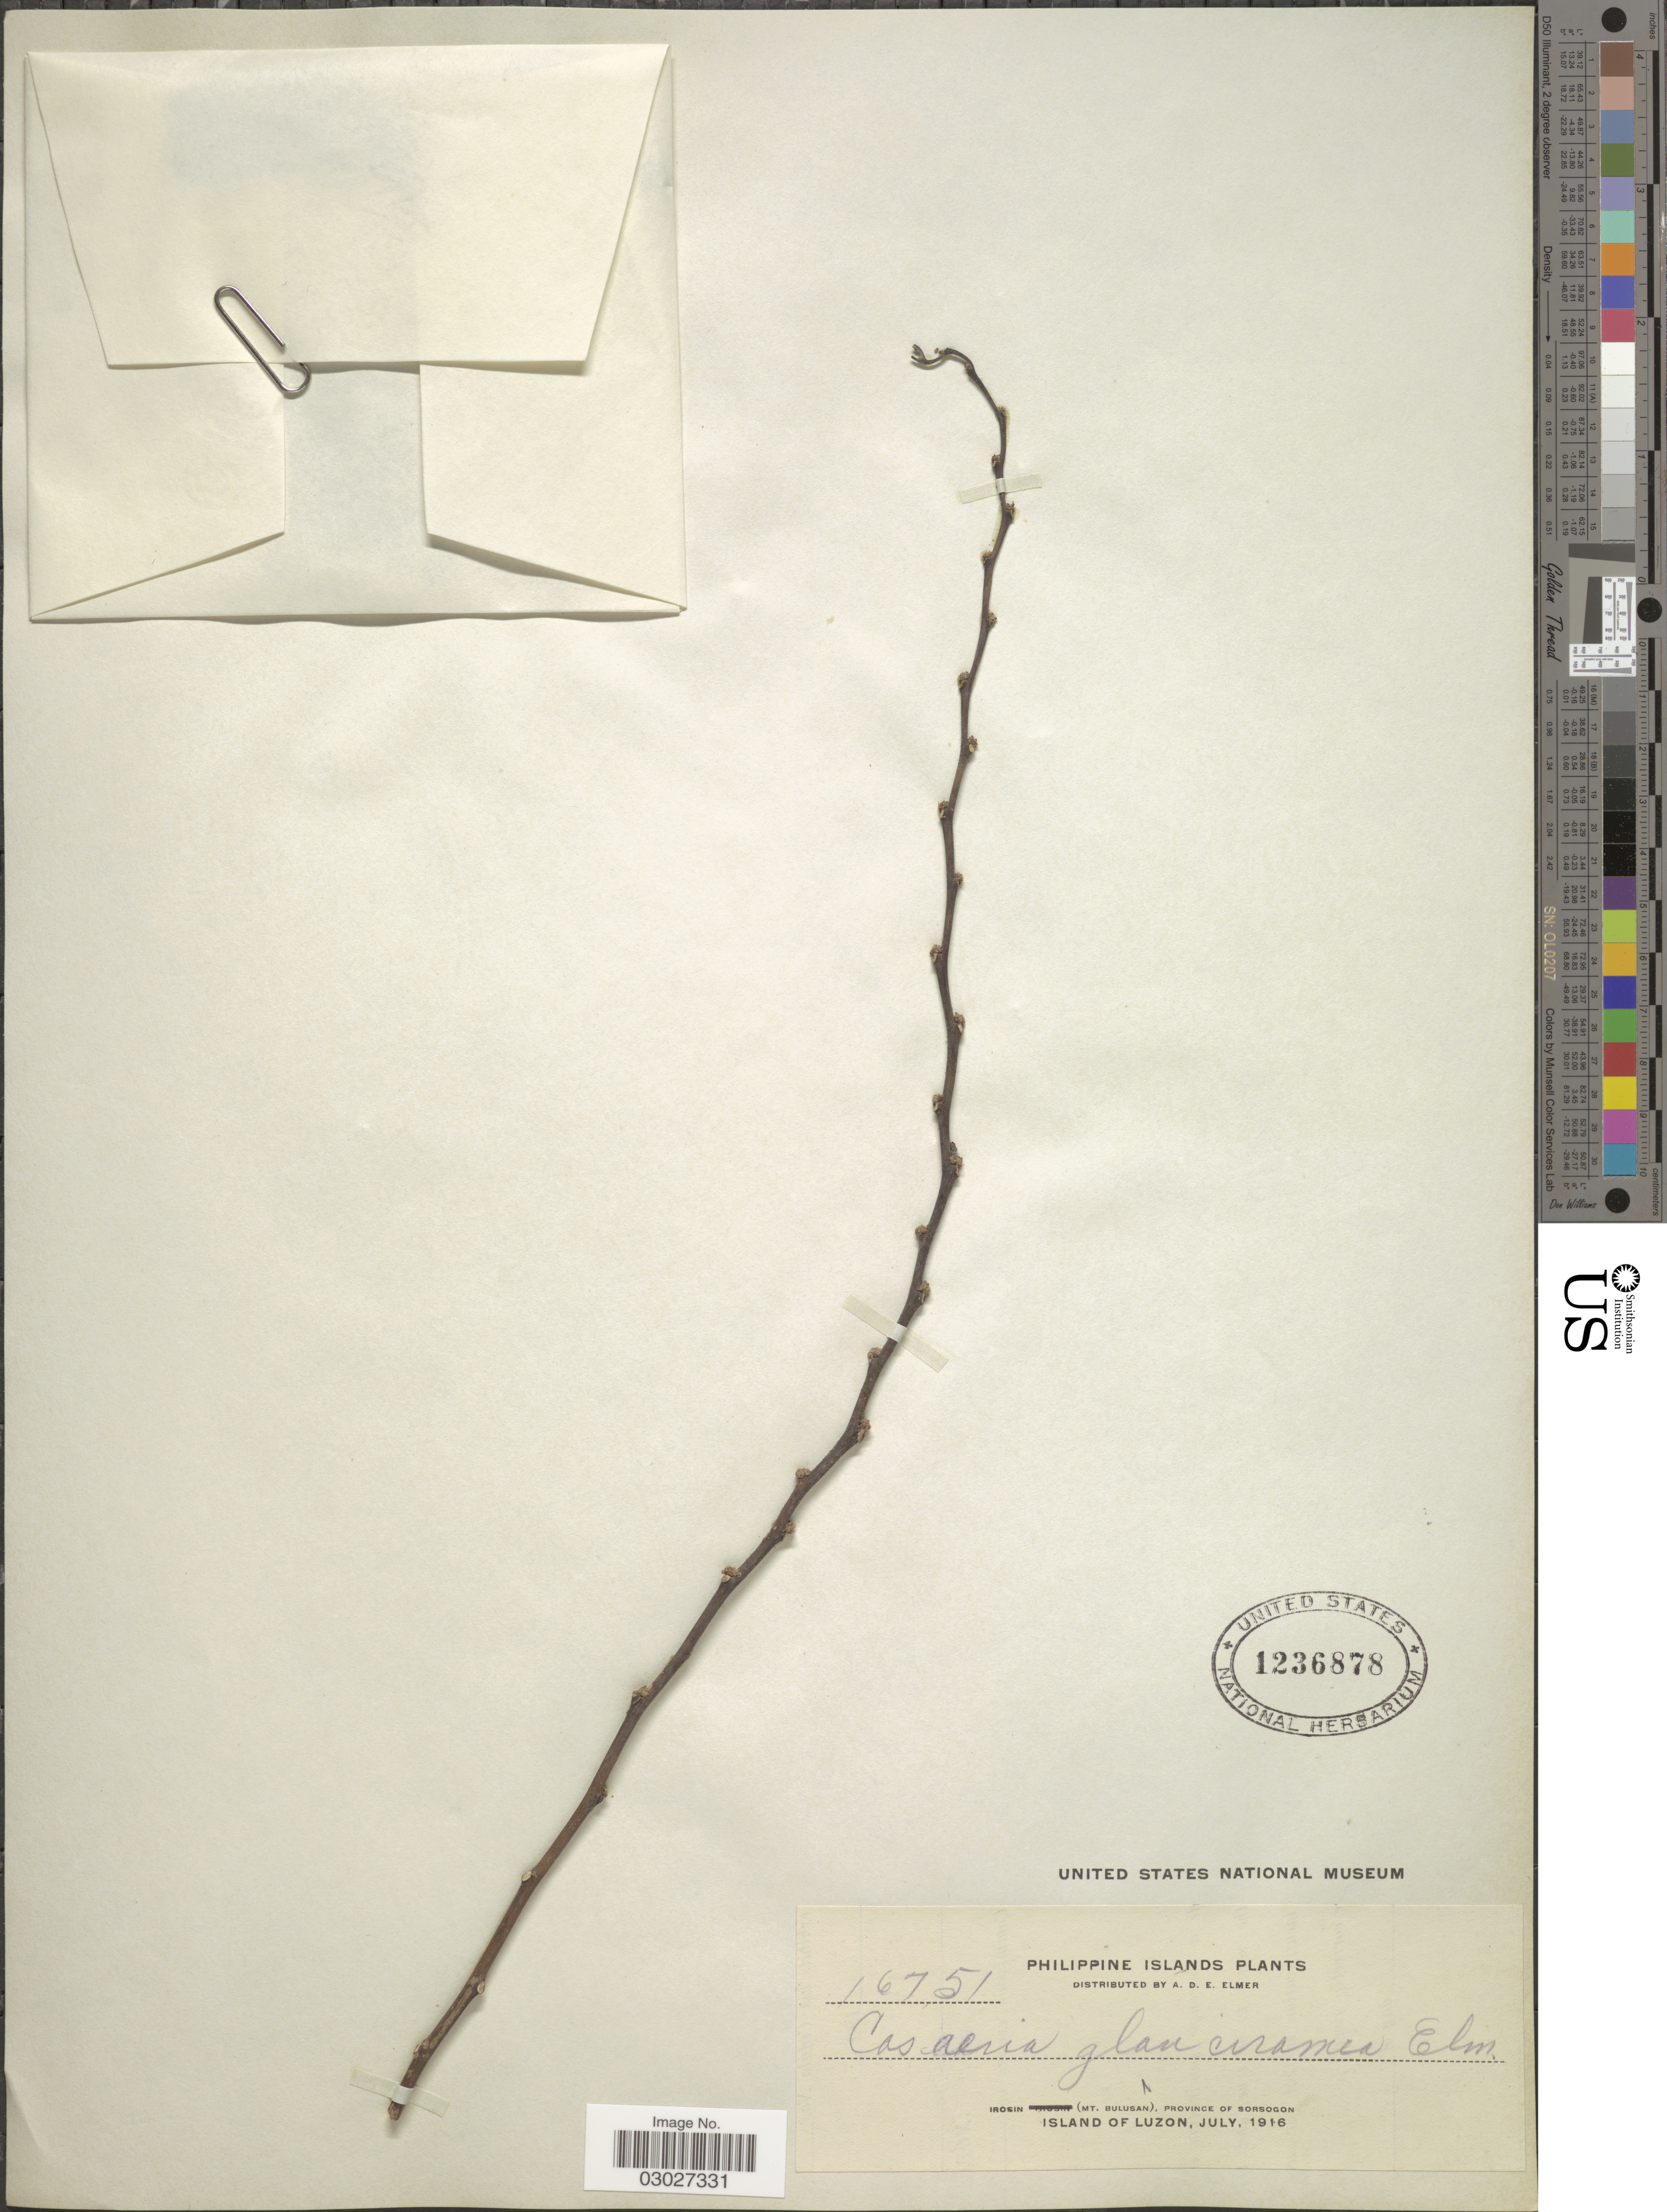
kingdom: Plantae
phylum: Tracheophyta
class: Magnoliopsida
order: Malpighiales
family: Salicaceae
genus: Casearia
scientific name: Casearia glauciramea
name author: Elmer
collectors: A. D. E. Elmer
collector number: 16751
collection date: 1916-07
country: Philippines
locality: Philippines Islands, Irosin (Mt. Bulusan), Province of Sorsogon. Island of Luzon.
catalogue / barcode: US 1236878